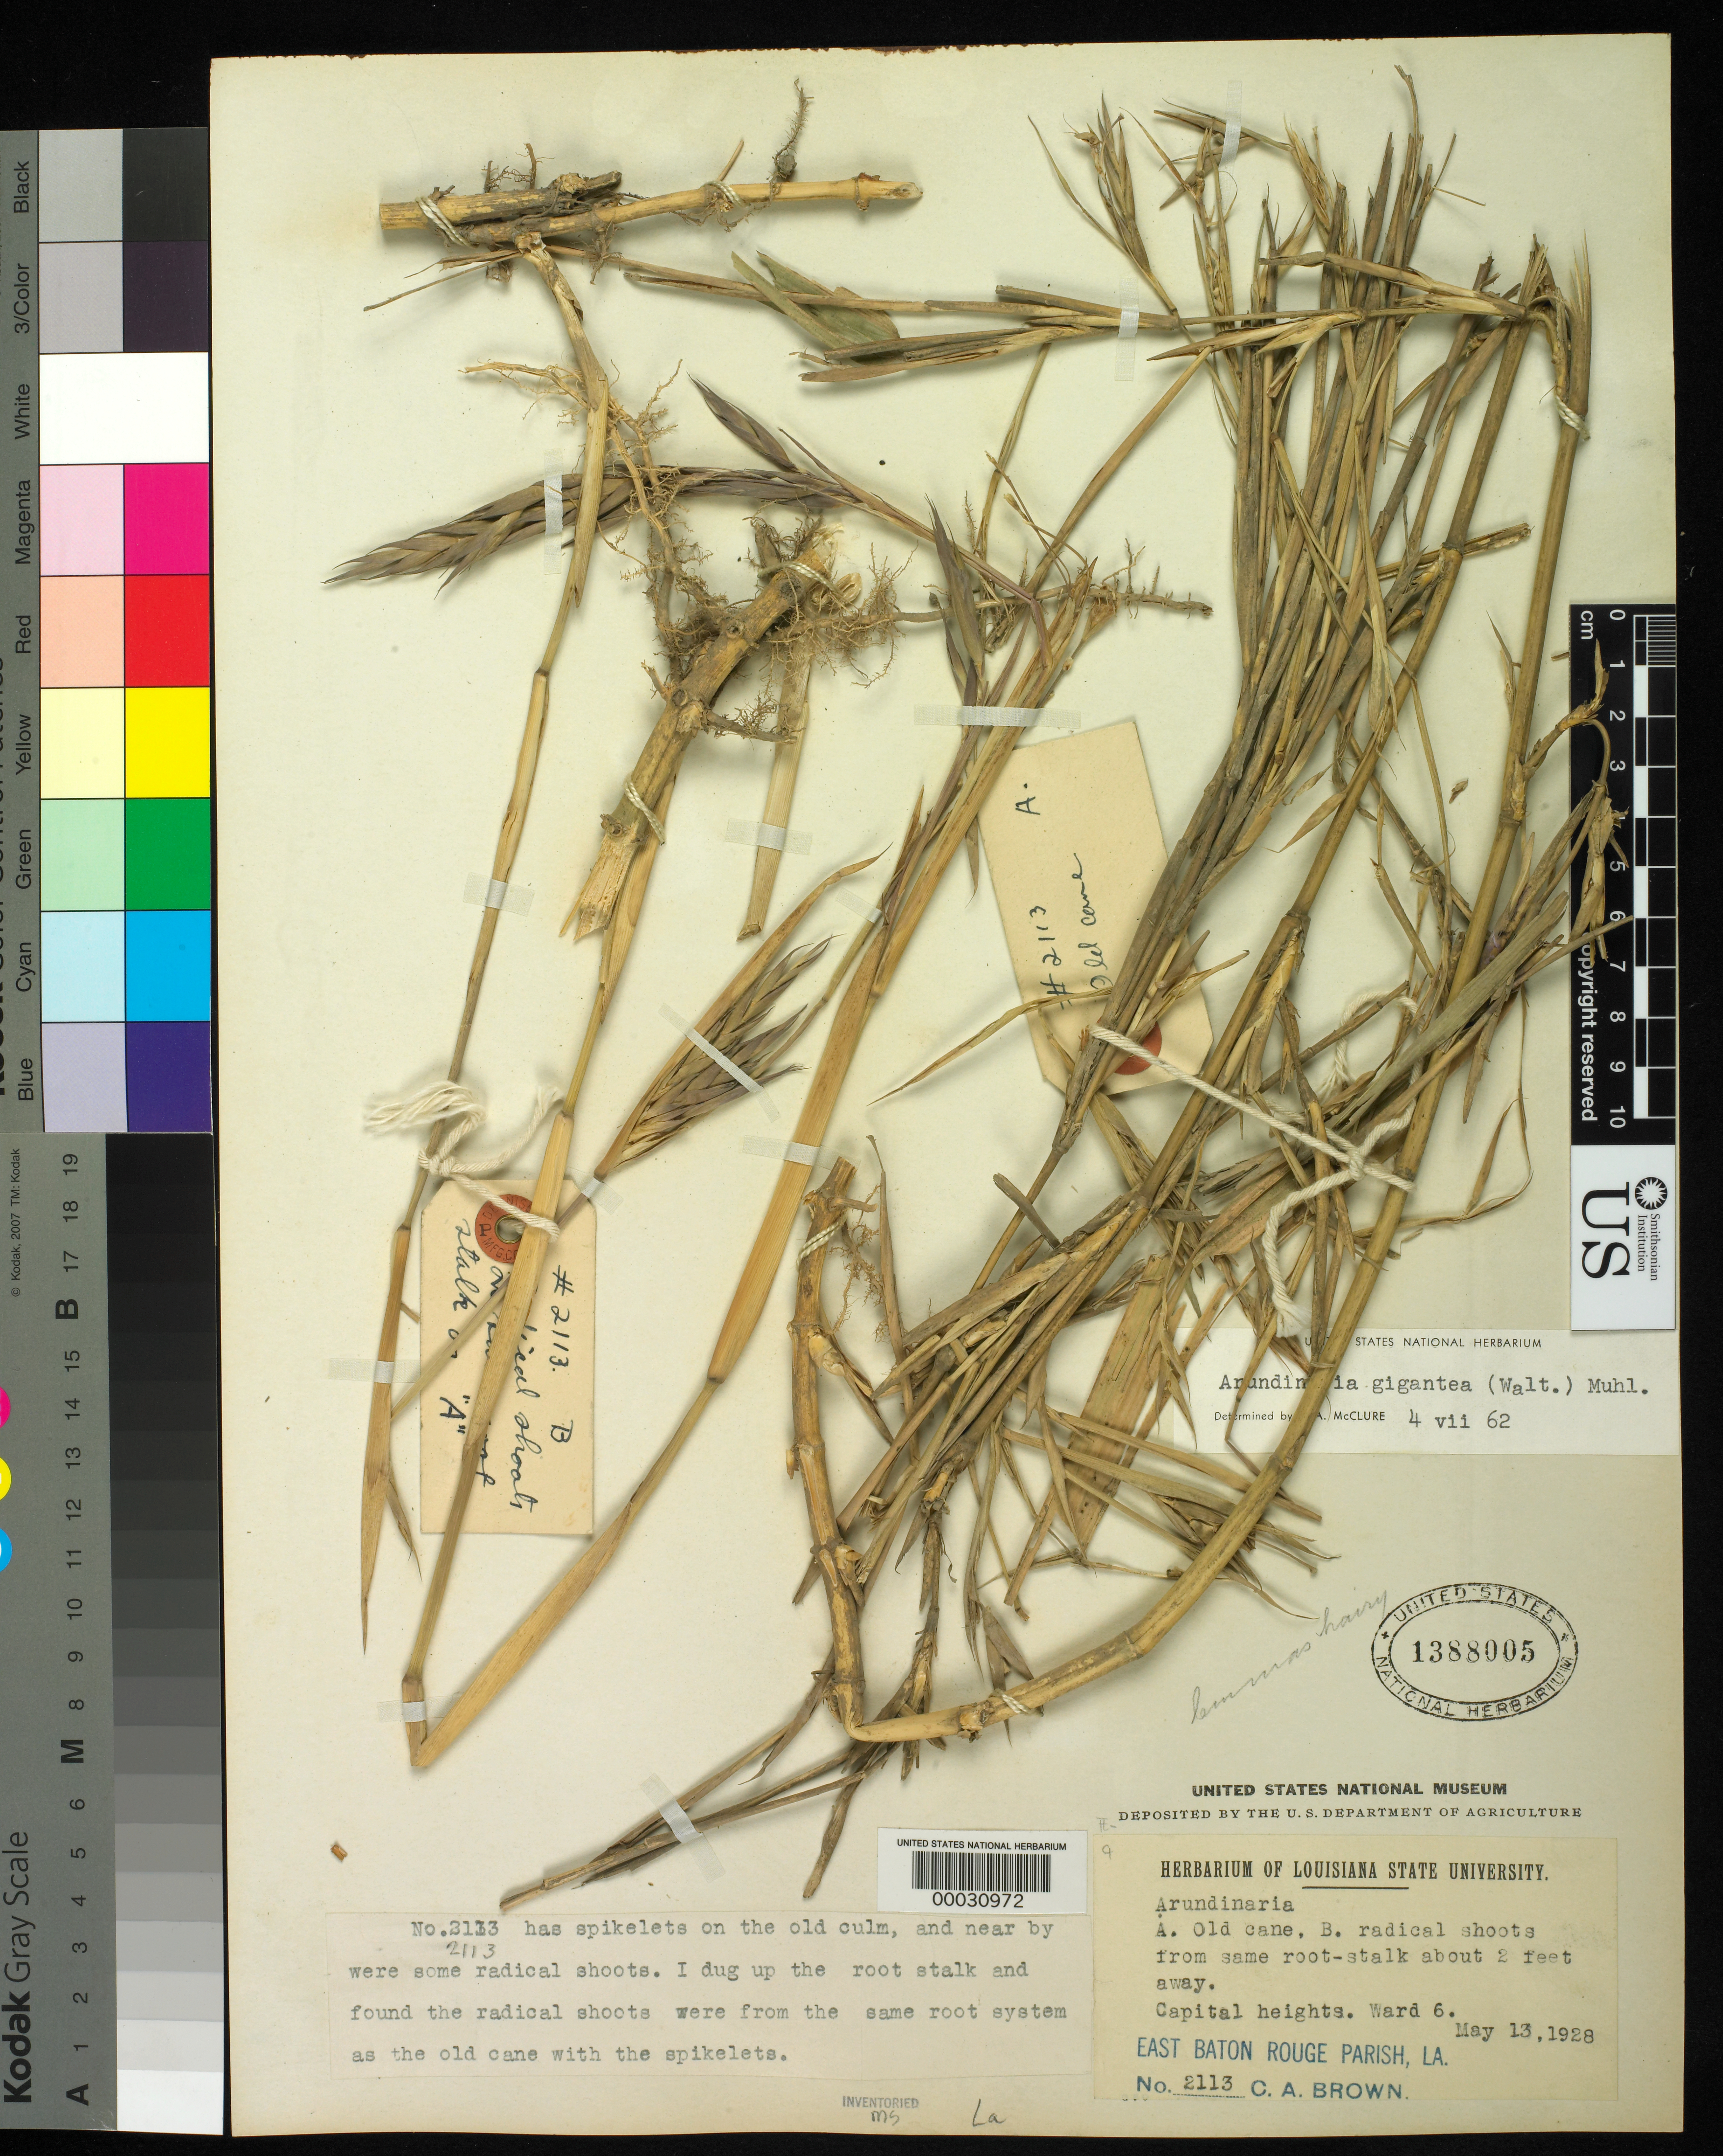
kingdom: Plantae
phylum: Tracheophyta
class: Liliopsida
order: Poales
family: Poaceae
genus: Arundinaria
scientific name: Arundinaria gigantea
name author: (Walter) Muhl.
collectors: C. A. Brown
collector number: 2113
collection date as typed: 13 May 1928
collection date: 1928-05-13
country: United States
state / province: Louisiana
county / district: East Baton Rouge Parish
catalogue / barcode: US 1388005